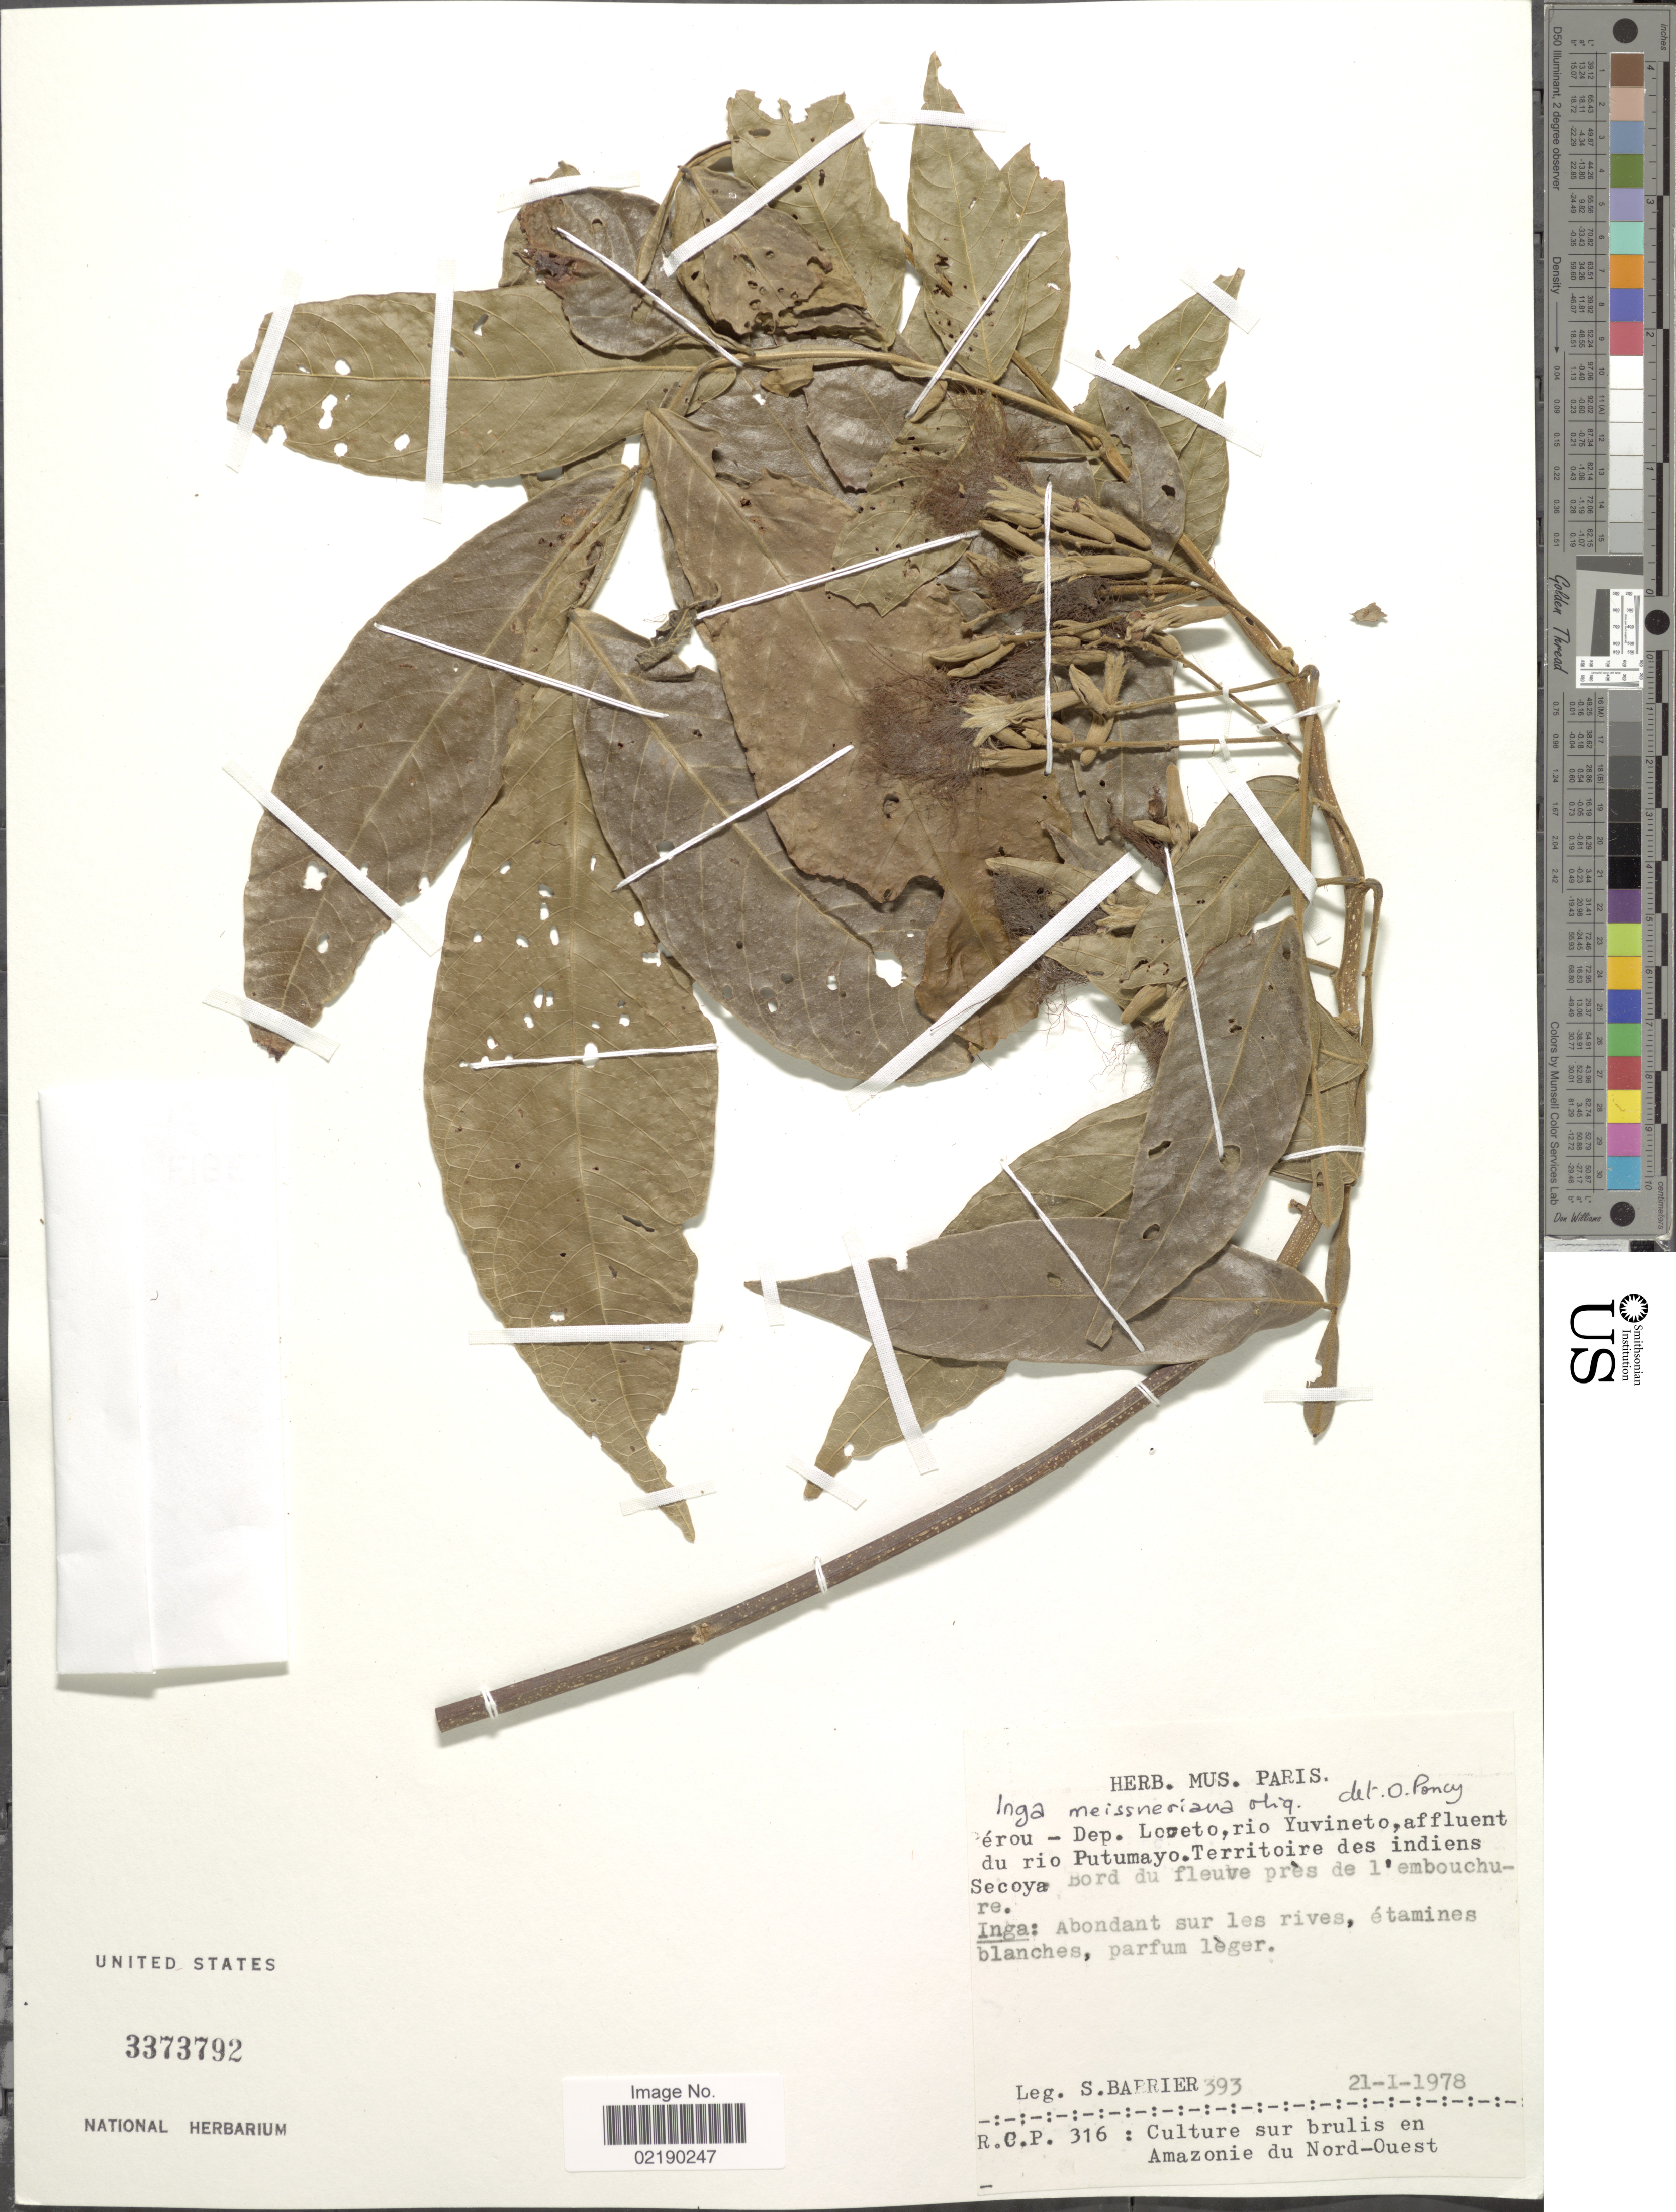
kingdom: Plantae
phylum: Tracheophyta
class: Magnoliopsida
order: Fabales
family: Fabaceae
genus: Inga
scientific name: Inga vera subsp. affinis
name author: (DC.) T.D. Penn.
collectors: S. Barrier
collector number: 393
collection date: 1978-01-21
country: Peru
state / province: Loreto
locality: Perou - Dep. Loreto, rio Yuvineto, affluent du rio Putumayo. Territoire des indiens Secoya.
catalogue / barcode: US 3373792